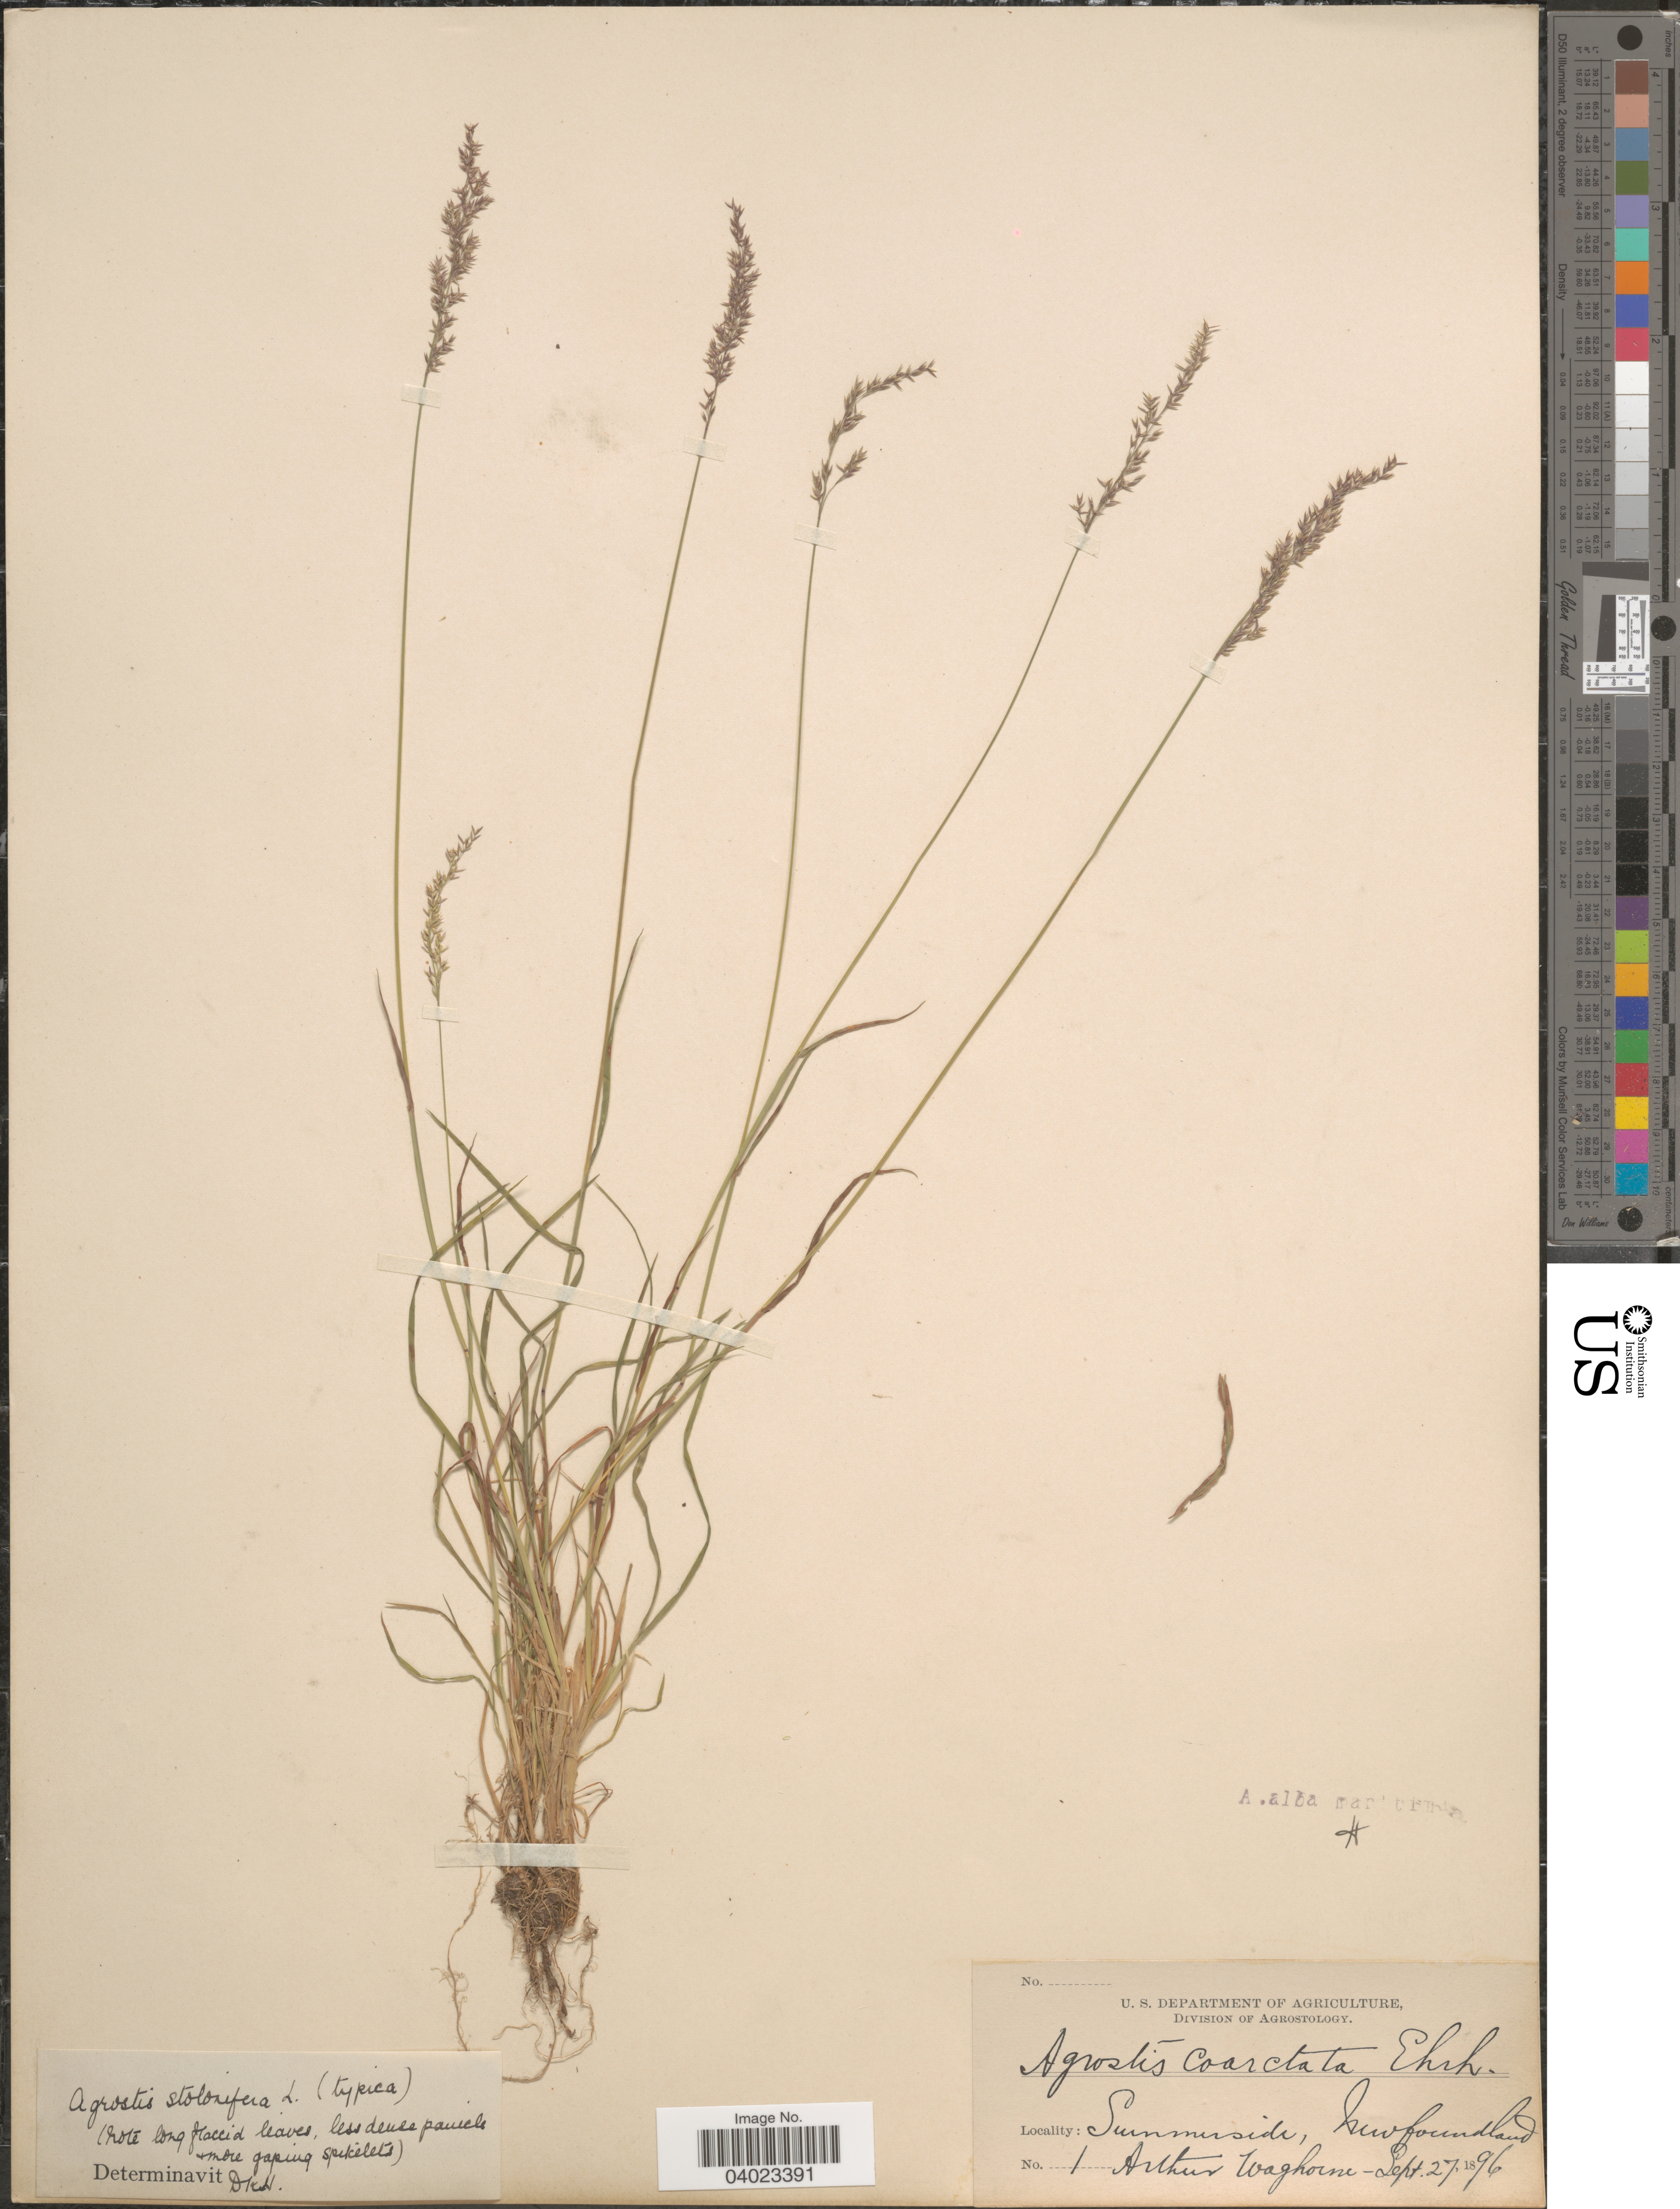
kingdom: Plantae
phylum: Tracheophyta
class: Liliopsida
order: Poales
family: Poaceae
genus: Agrostis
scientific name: Agrostis stolonifera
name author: L.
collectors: A. Waghorne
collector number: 1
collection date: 1896-09-27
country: Canada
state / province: Newfoundland and Labrador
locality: Summerside.